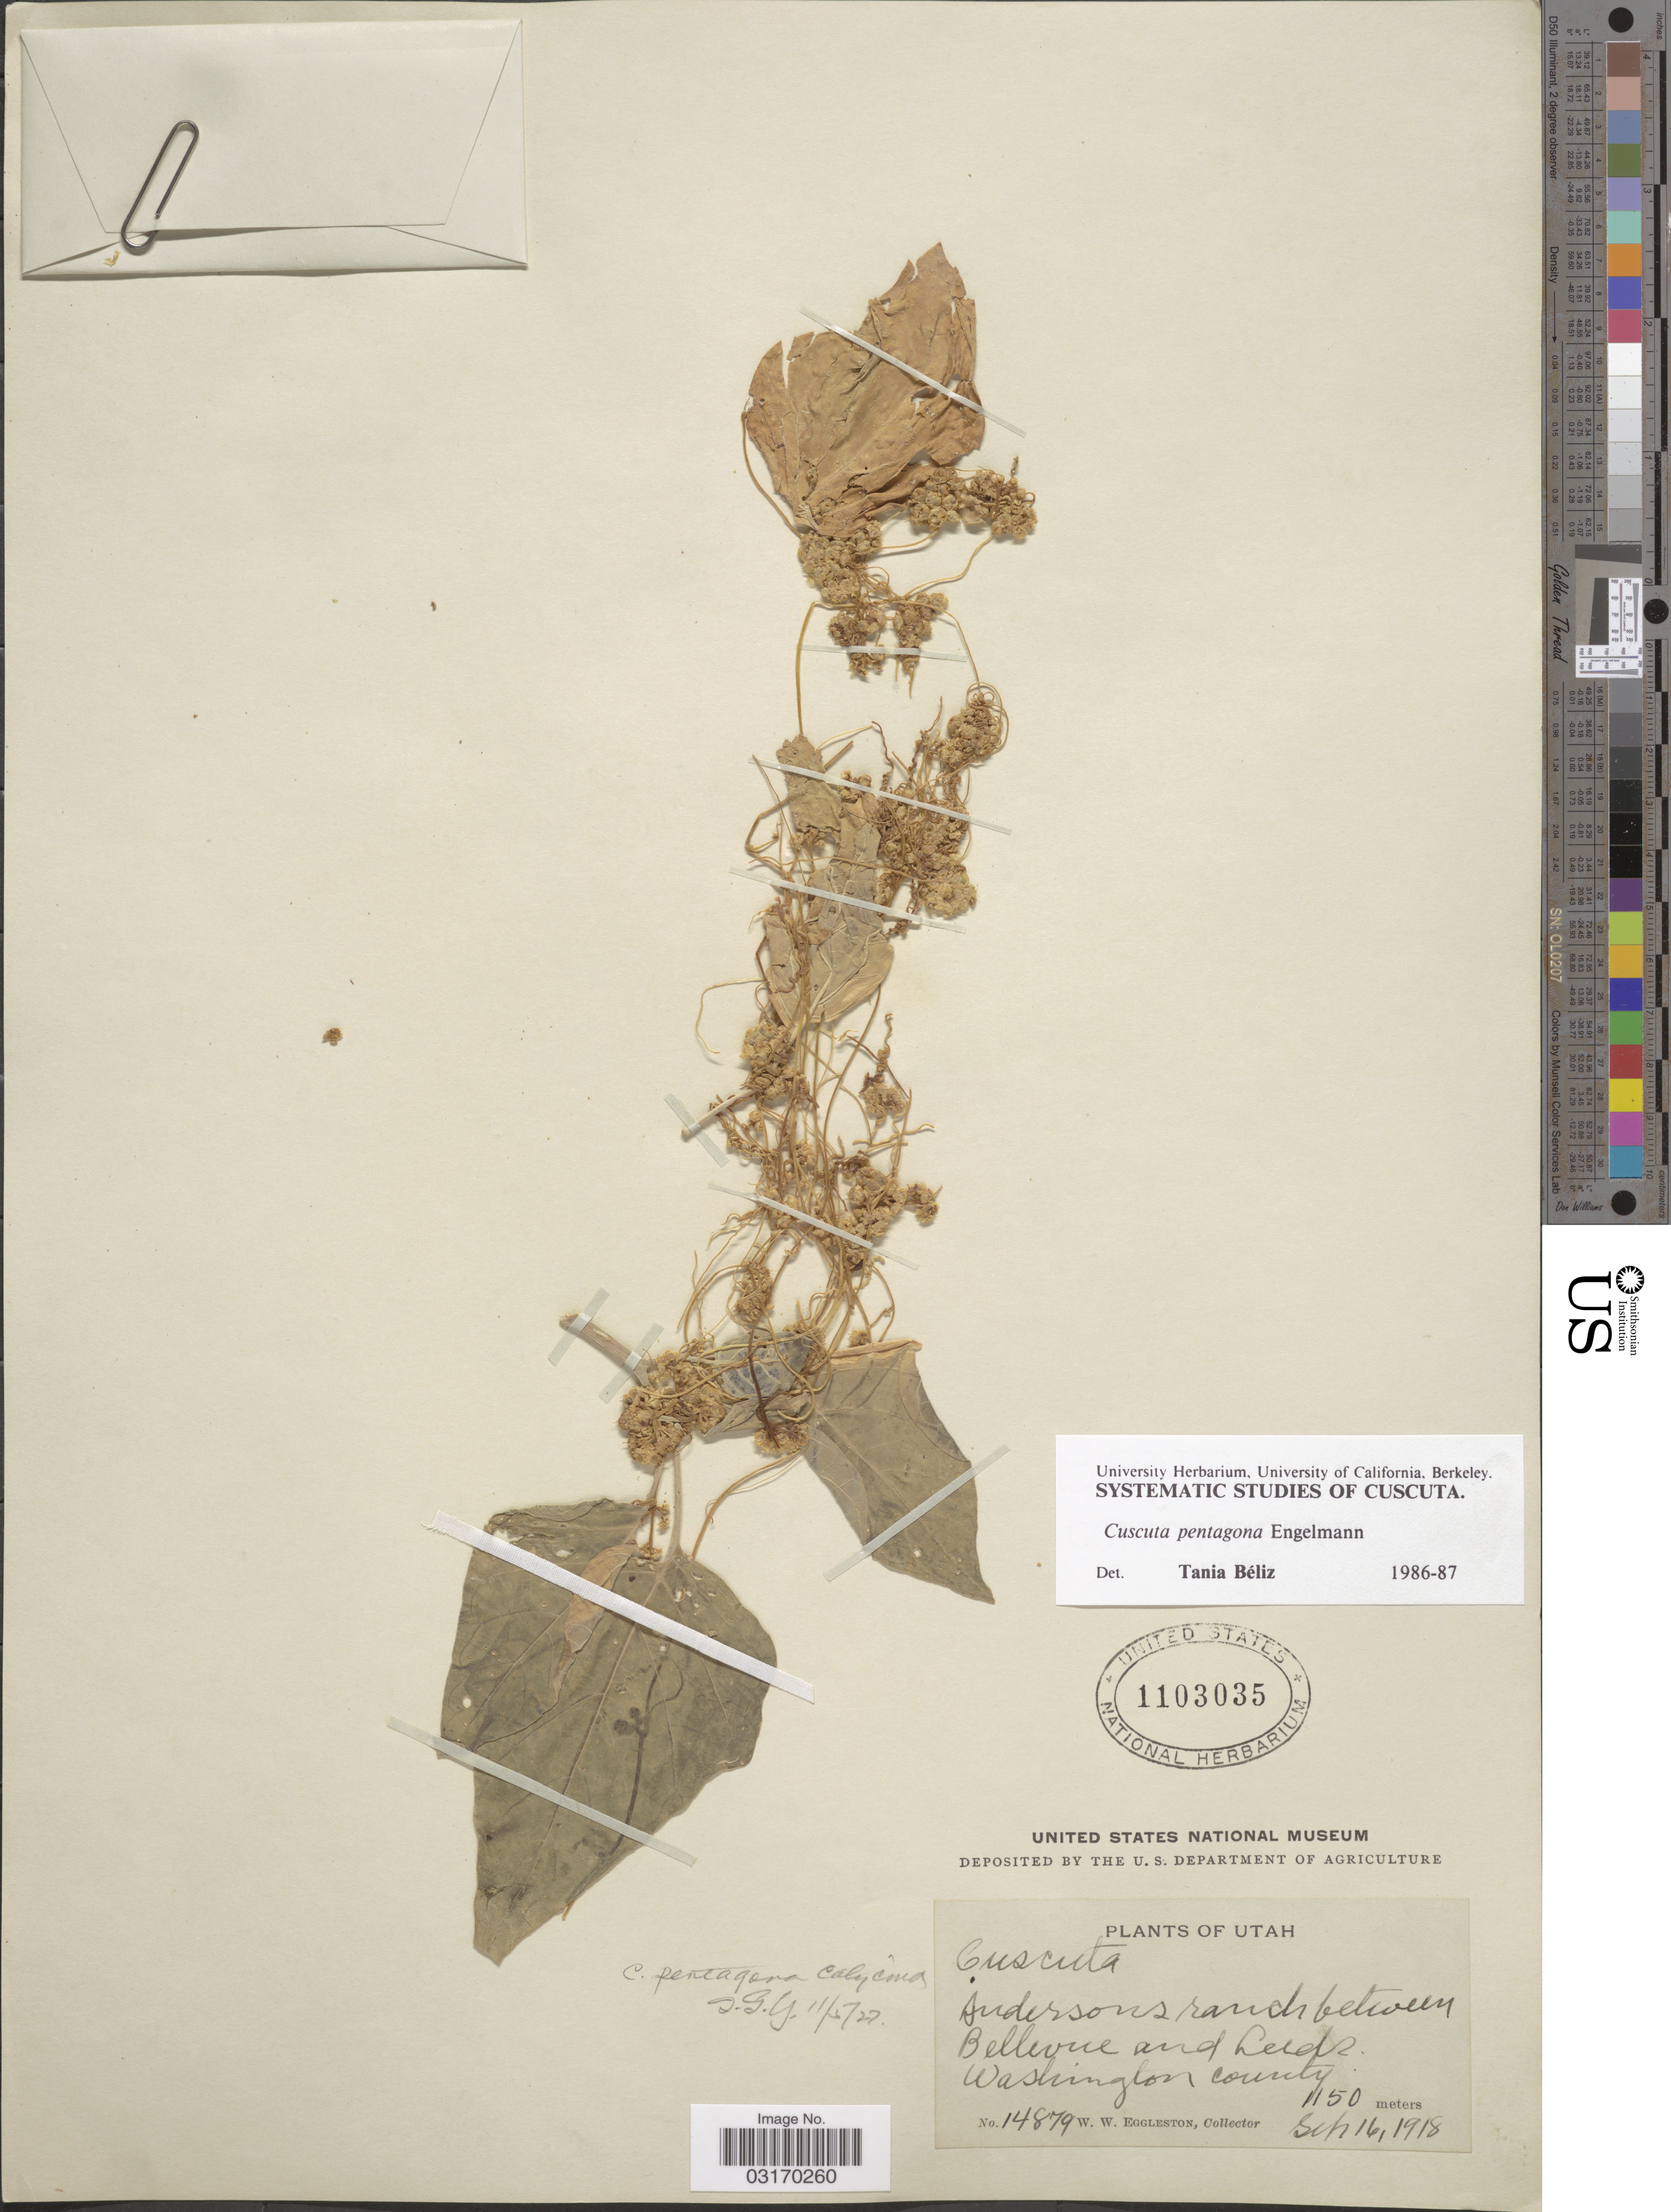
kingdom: Plantae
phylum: Tracheophyta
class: Magnoliopsida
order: Solanales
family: Convolvulaceae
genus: Cuscuta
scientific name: Cuscuta pentagona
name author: Engelm.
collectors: W. W. Eggleston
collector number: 14879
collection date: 1918-09-16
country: United States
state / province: Utah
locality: Andersons ranch between Bellevue and Leeds Washington county.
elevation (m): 1150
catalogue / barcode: US 1103035